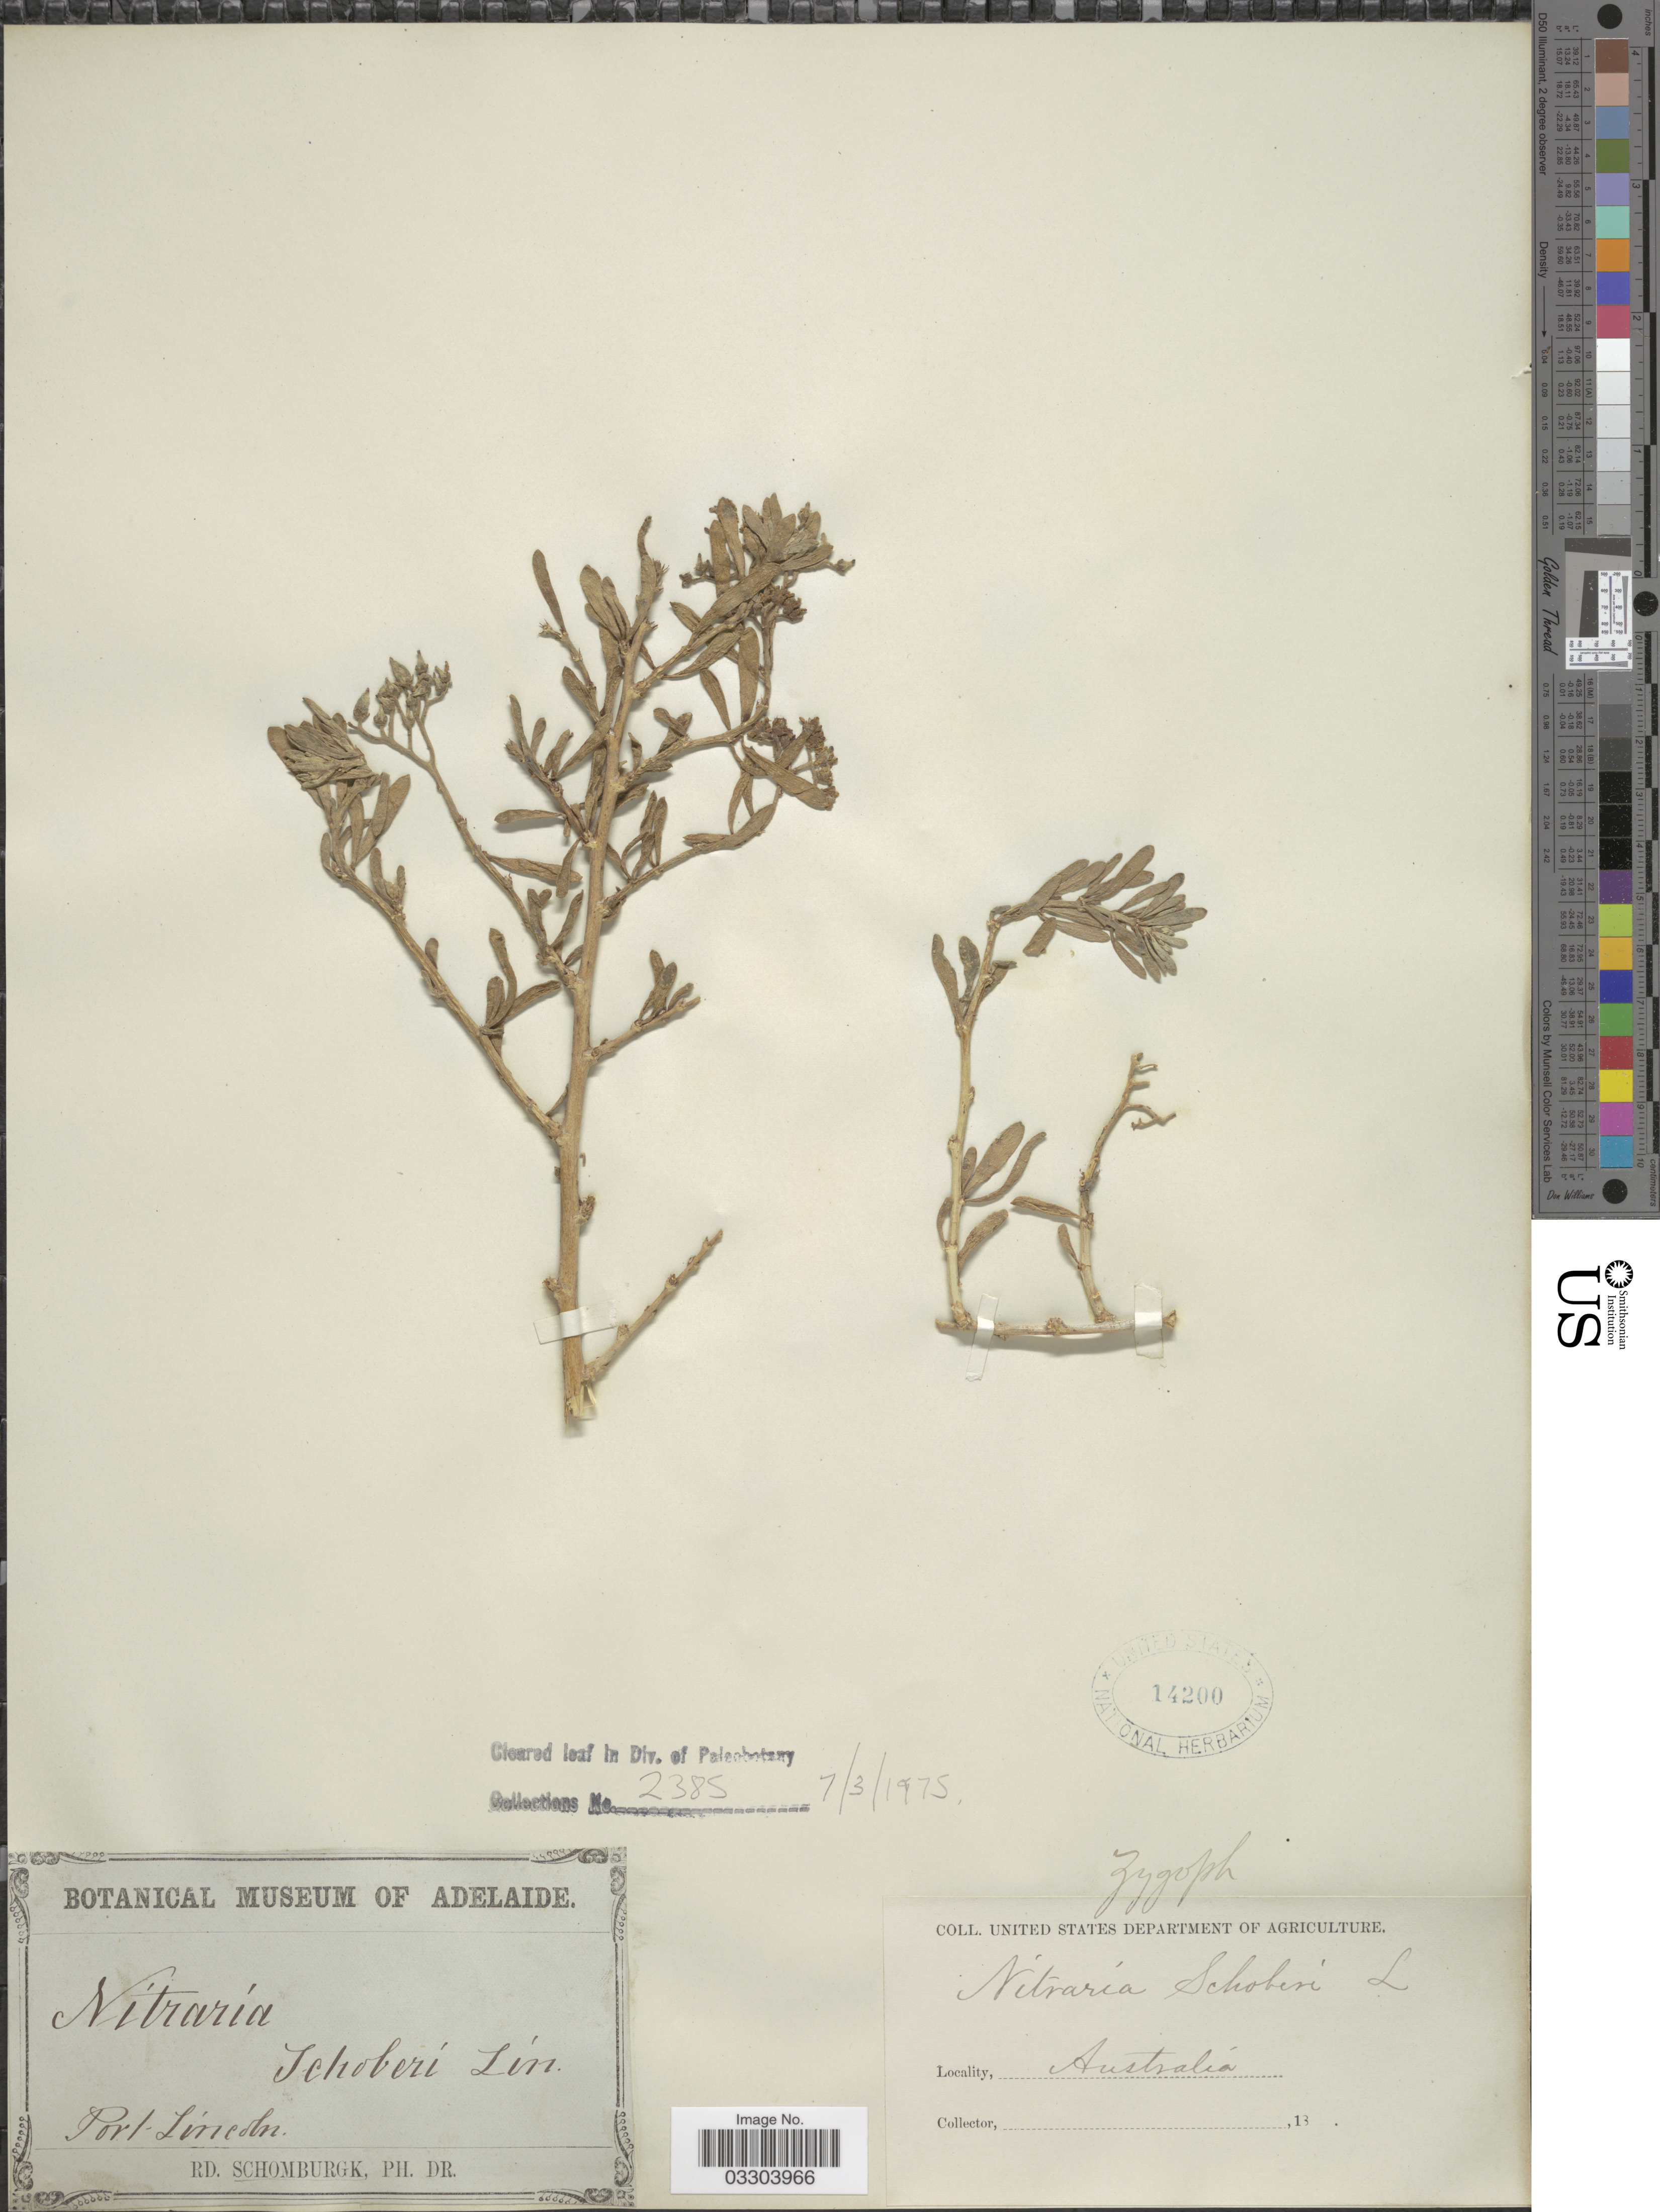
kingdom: Plantae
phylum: Tracheophyta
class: Magnoliopsida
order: Sapindales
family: Nitrariaceae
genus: Nitraria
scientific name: Nitraria schoberi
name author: L.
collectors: M. R. Schomburgk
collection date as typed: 18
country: Australia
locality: Port Lincoln.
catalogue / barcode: US 14200